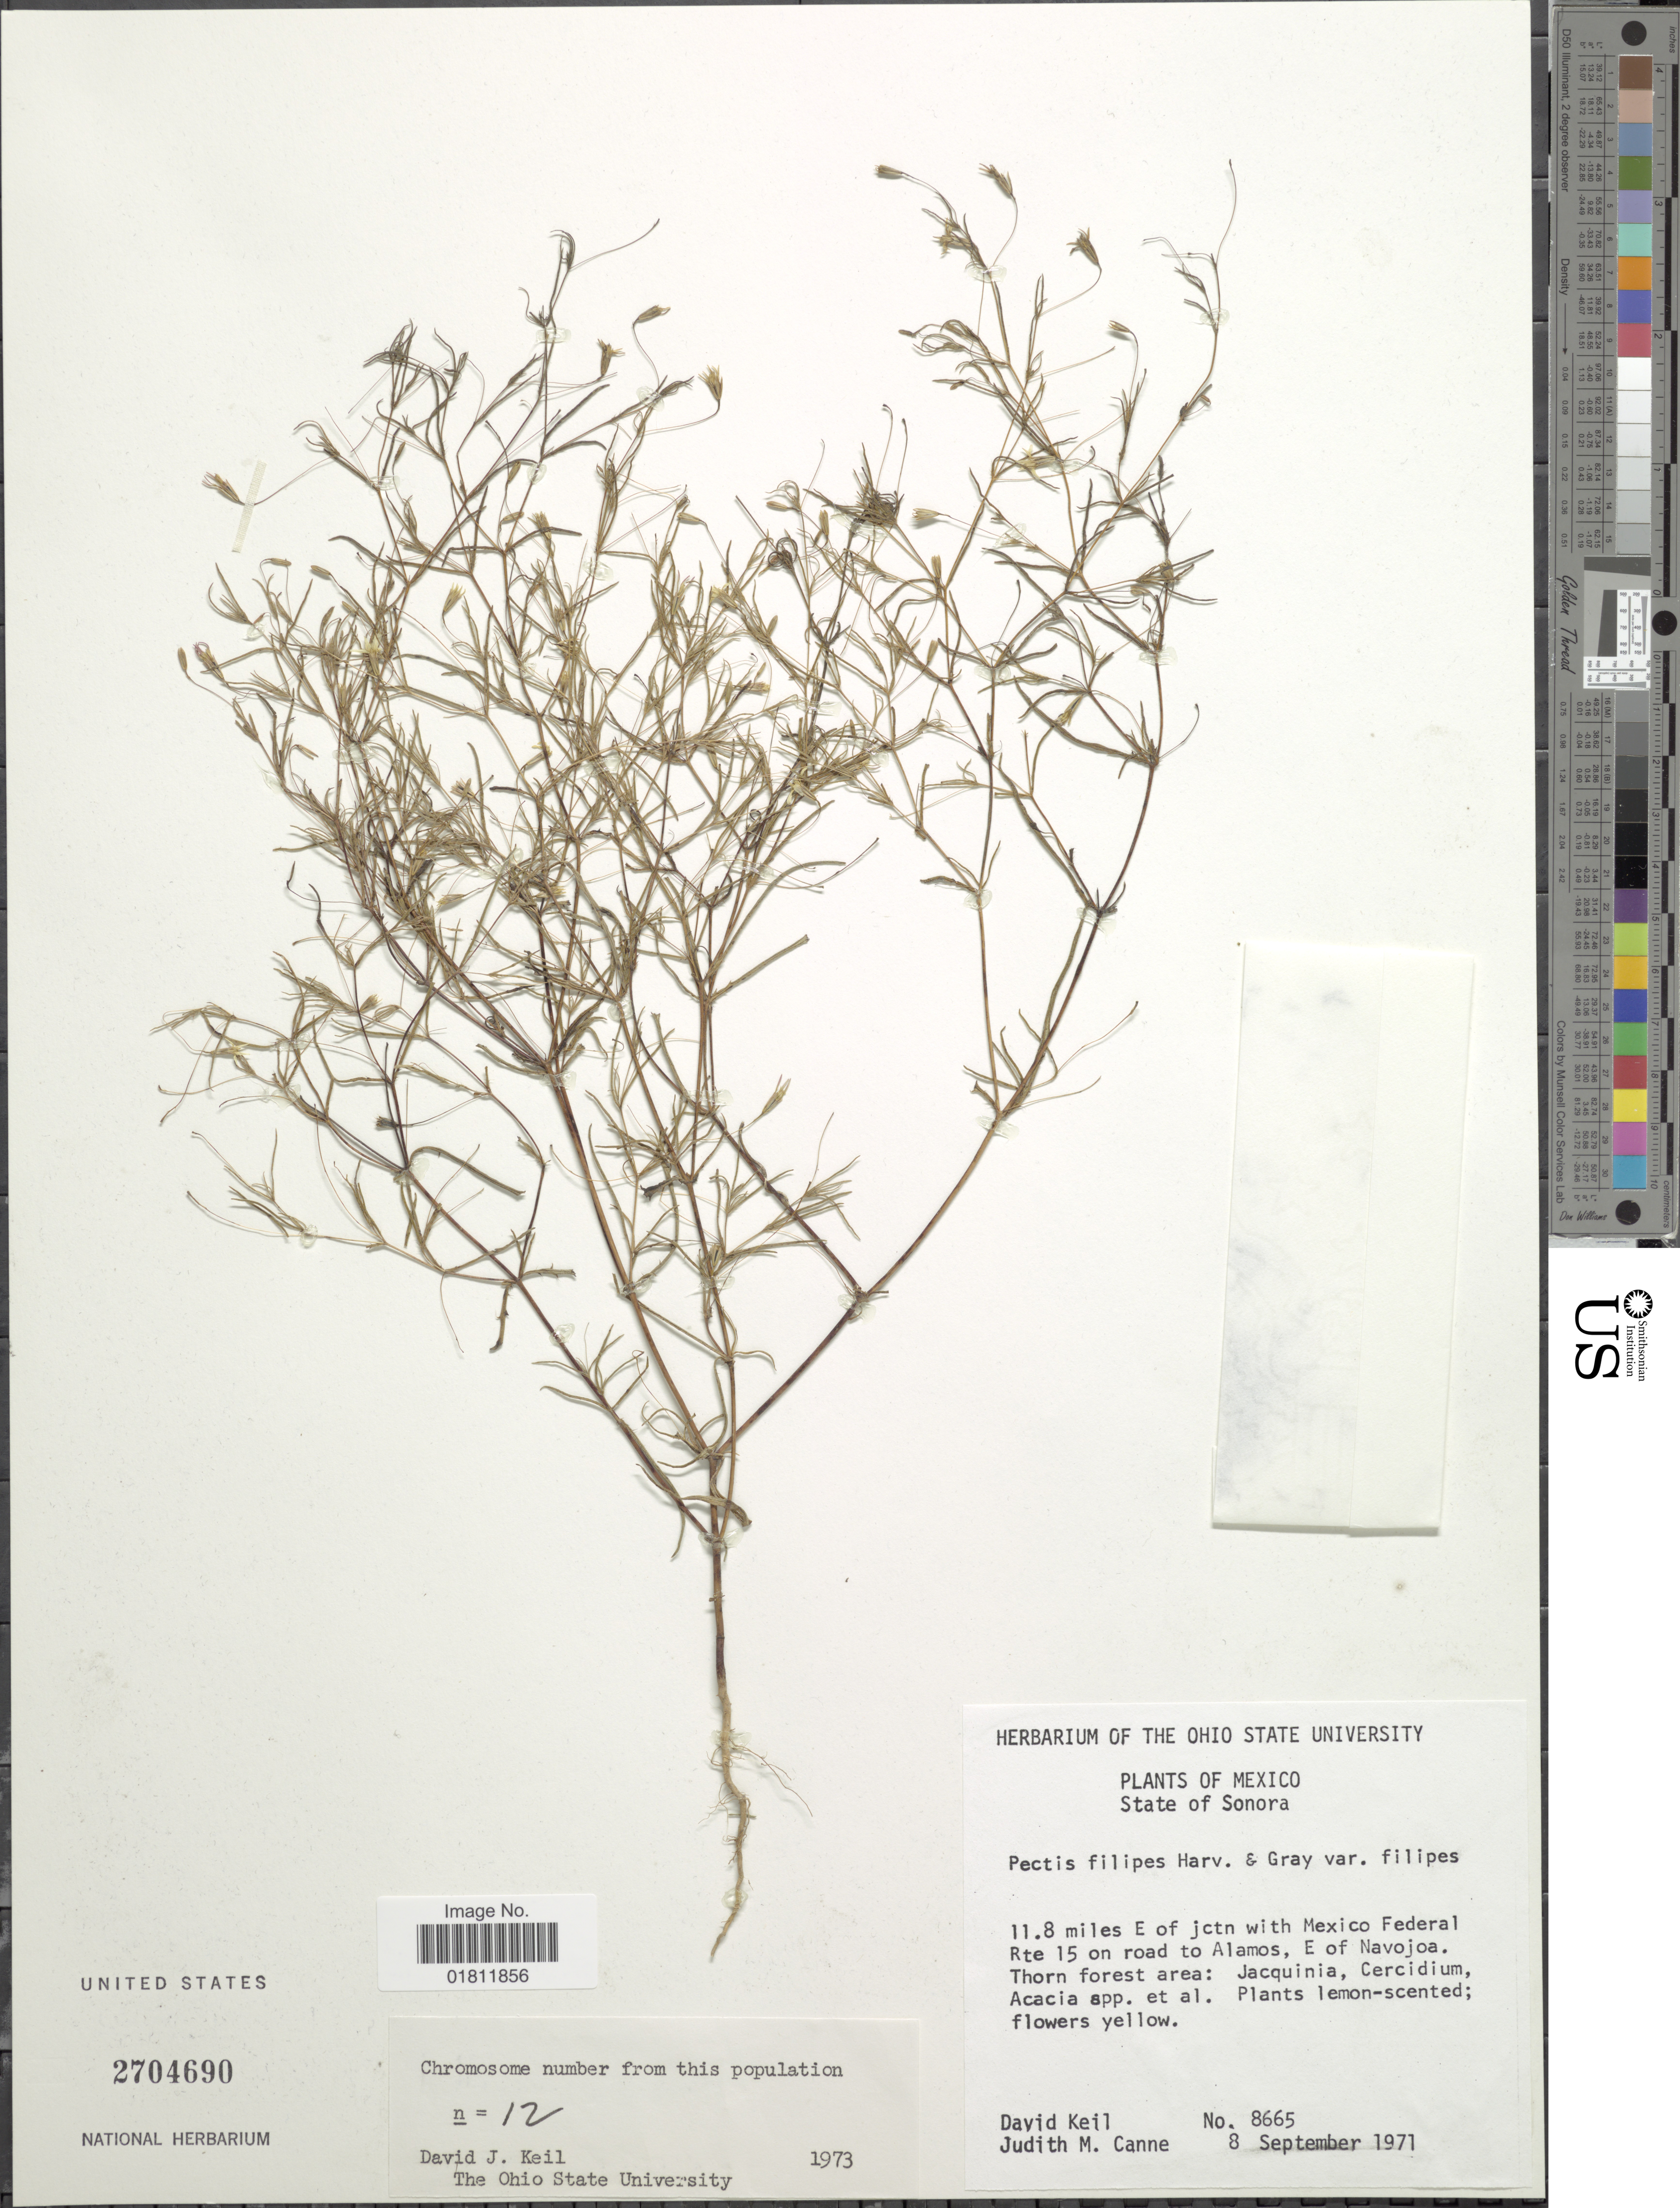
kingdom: Plantae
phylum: Tracheophyta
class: Magnoliopsida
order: Asterales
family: Asteraceae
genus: Pectis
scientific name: Pectis filipes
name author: Harv. & A. Gray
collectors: D. J. Keil & J. M. Canne-Hilliker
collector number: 8665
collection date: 1971-09-08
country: Mexico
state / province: Sonora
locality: State of Sonora. 11.8 miles E of jctn with Mexico Federal Rte 15 on road to Alamos, E of Navojoa.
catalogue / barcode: US 2704690